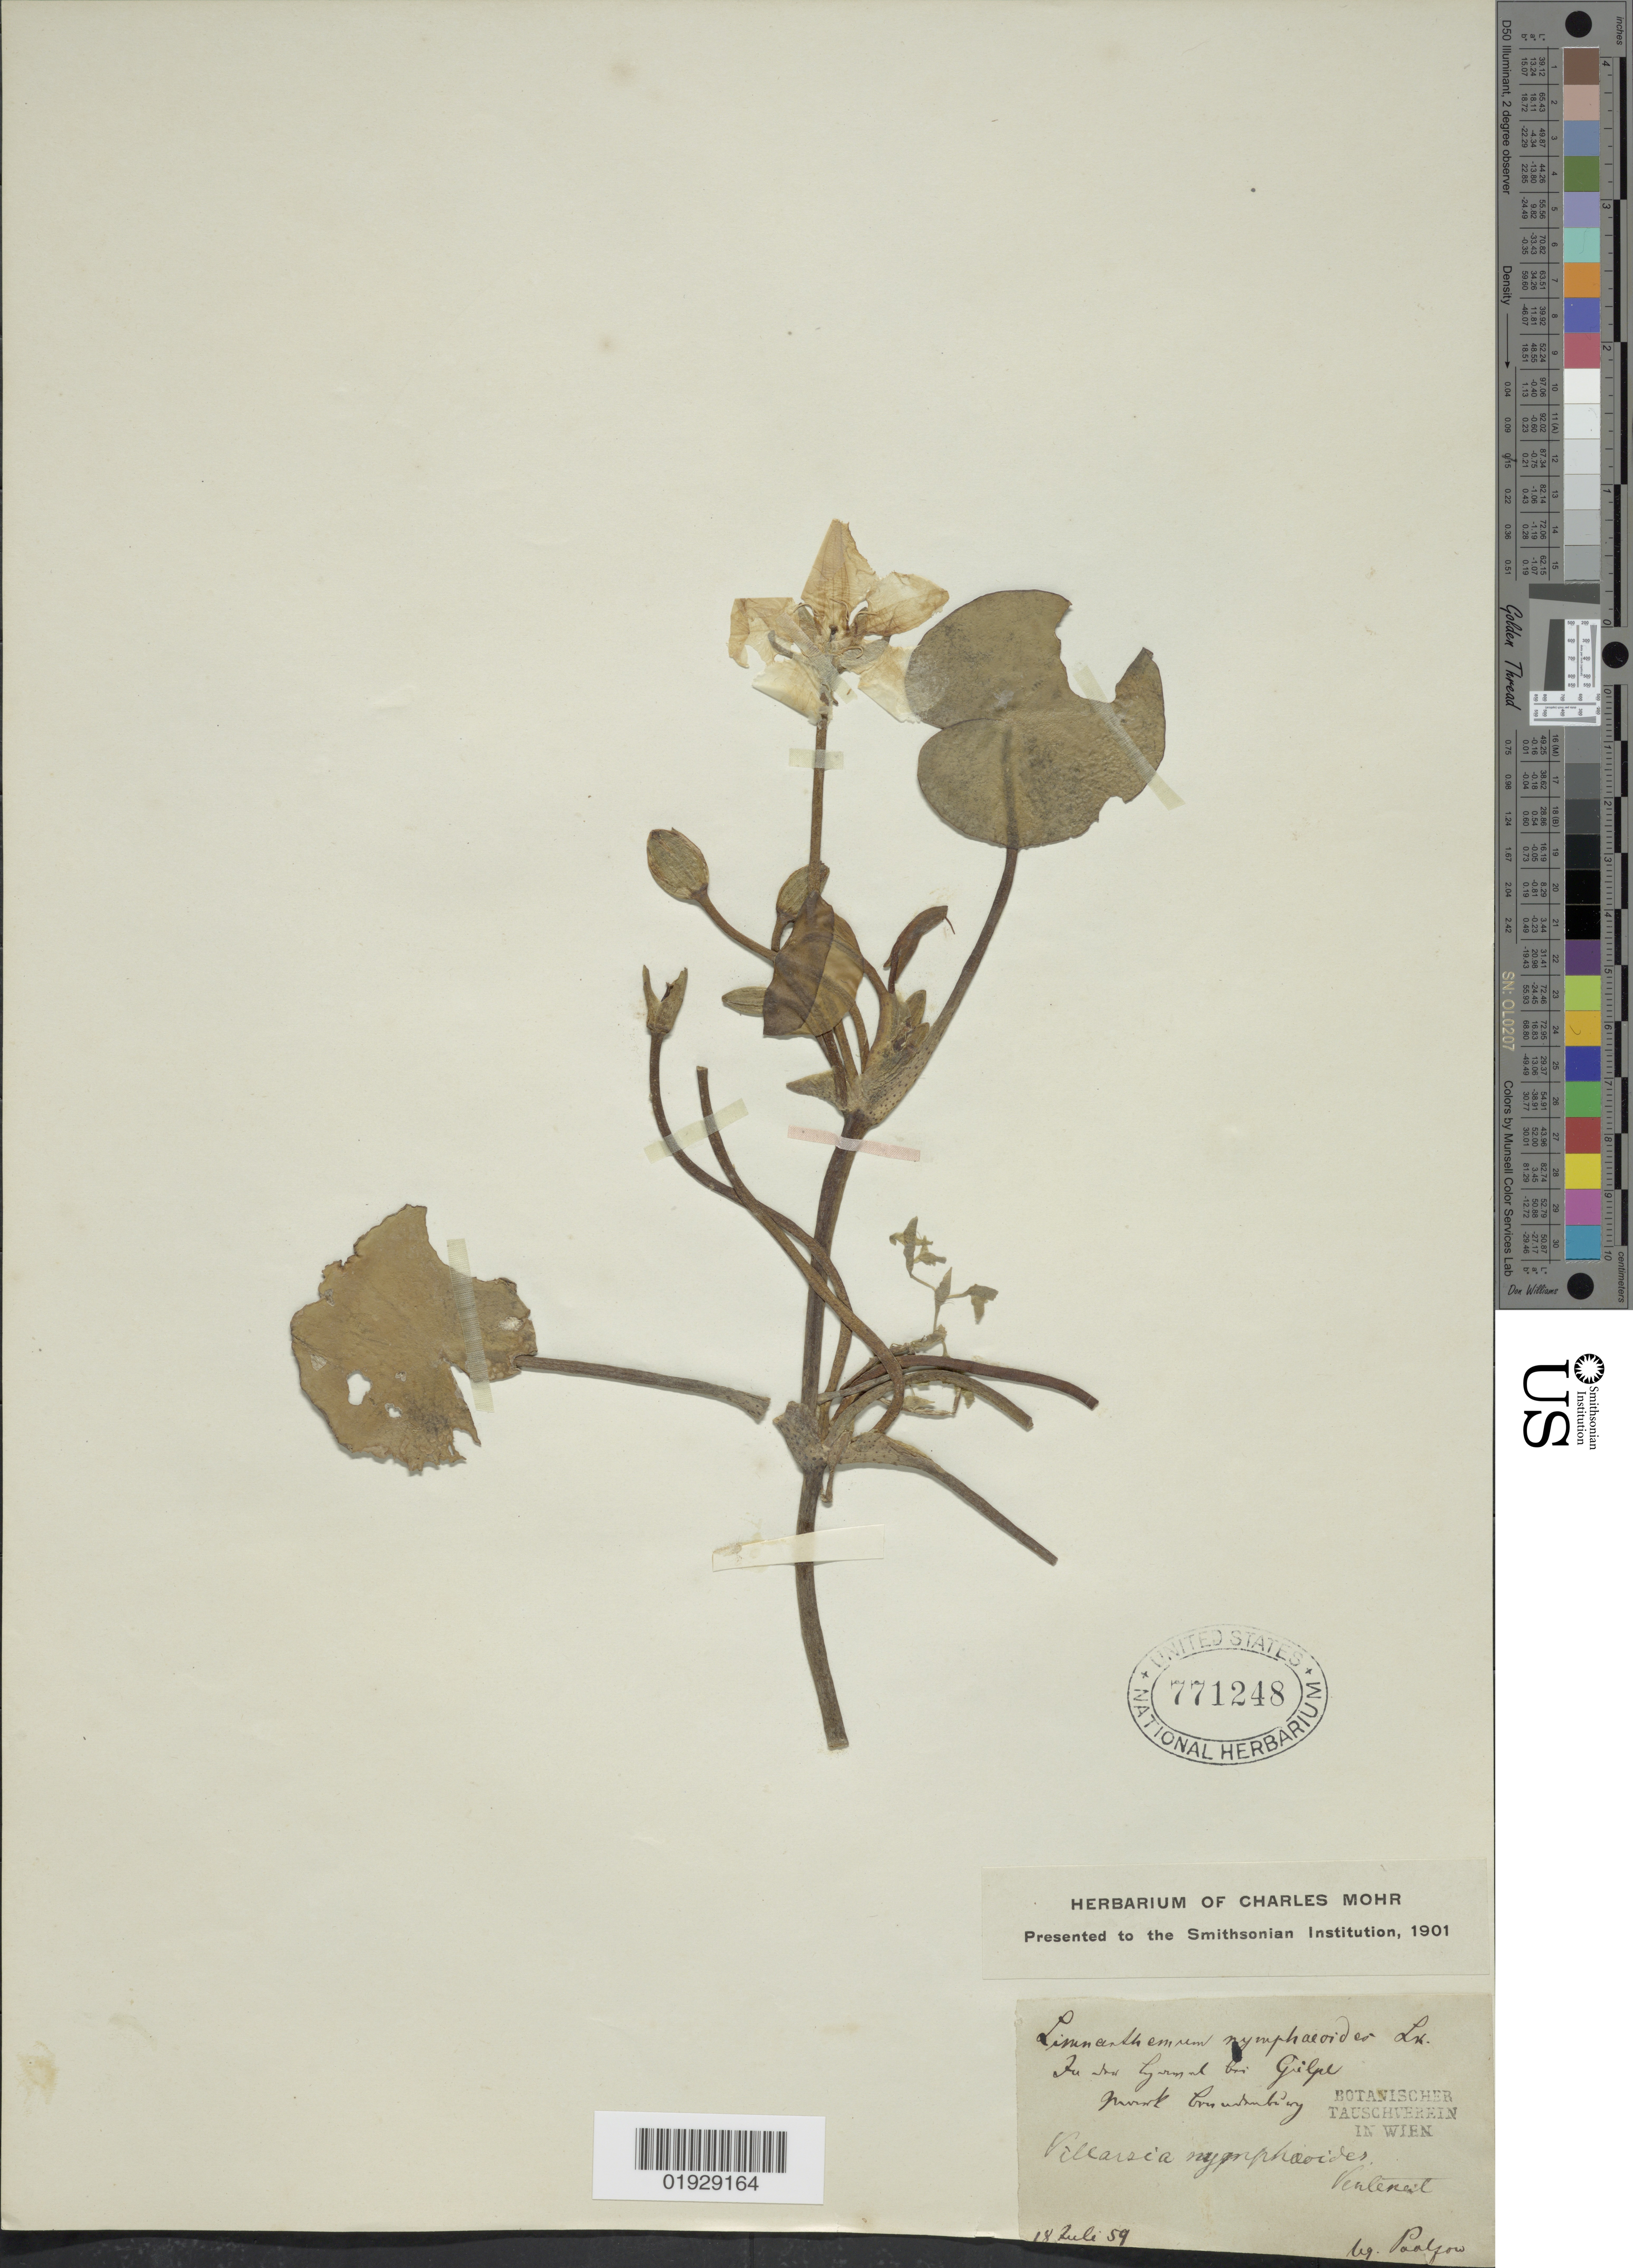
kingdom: Plantae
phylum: Tracheophyta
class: Magnoliopsida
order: Asterales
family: Menyanthaceae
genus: Nymphoides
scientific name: Nymphoides nymphaeoides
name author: (L.) Britton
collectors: Paalzow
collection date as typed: Transcribed d/m/y: 18/7/59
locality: In an [interpreted] Grand [interpreted] boi [interpreted] Gulpe [interpreted]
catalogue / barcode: US 771248